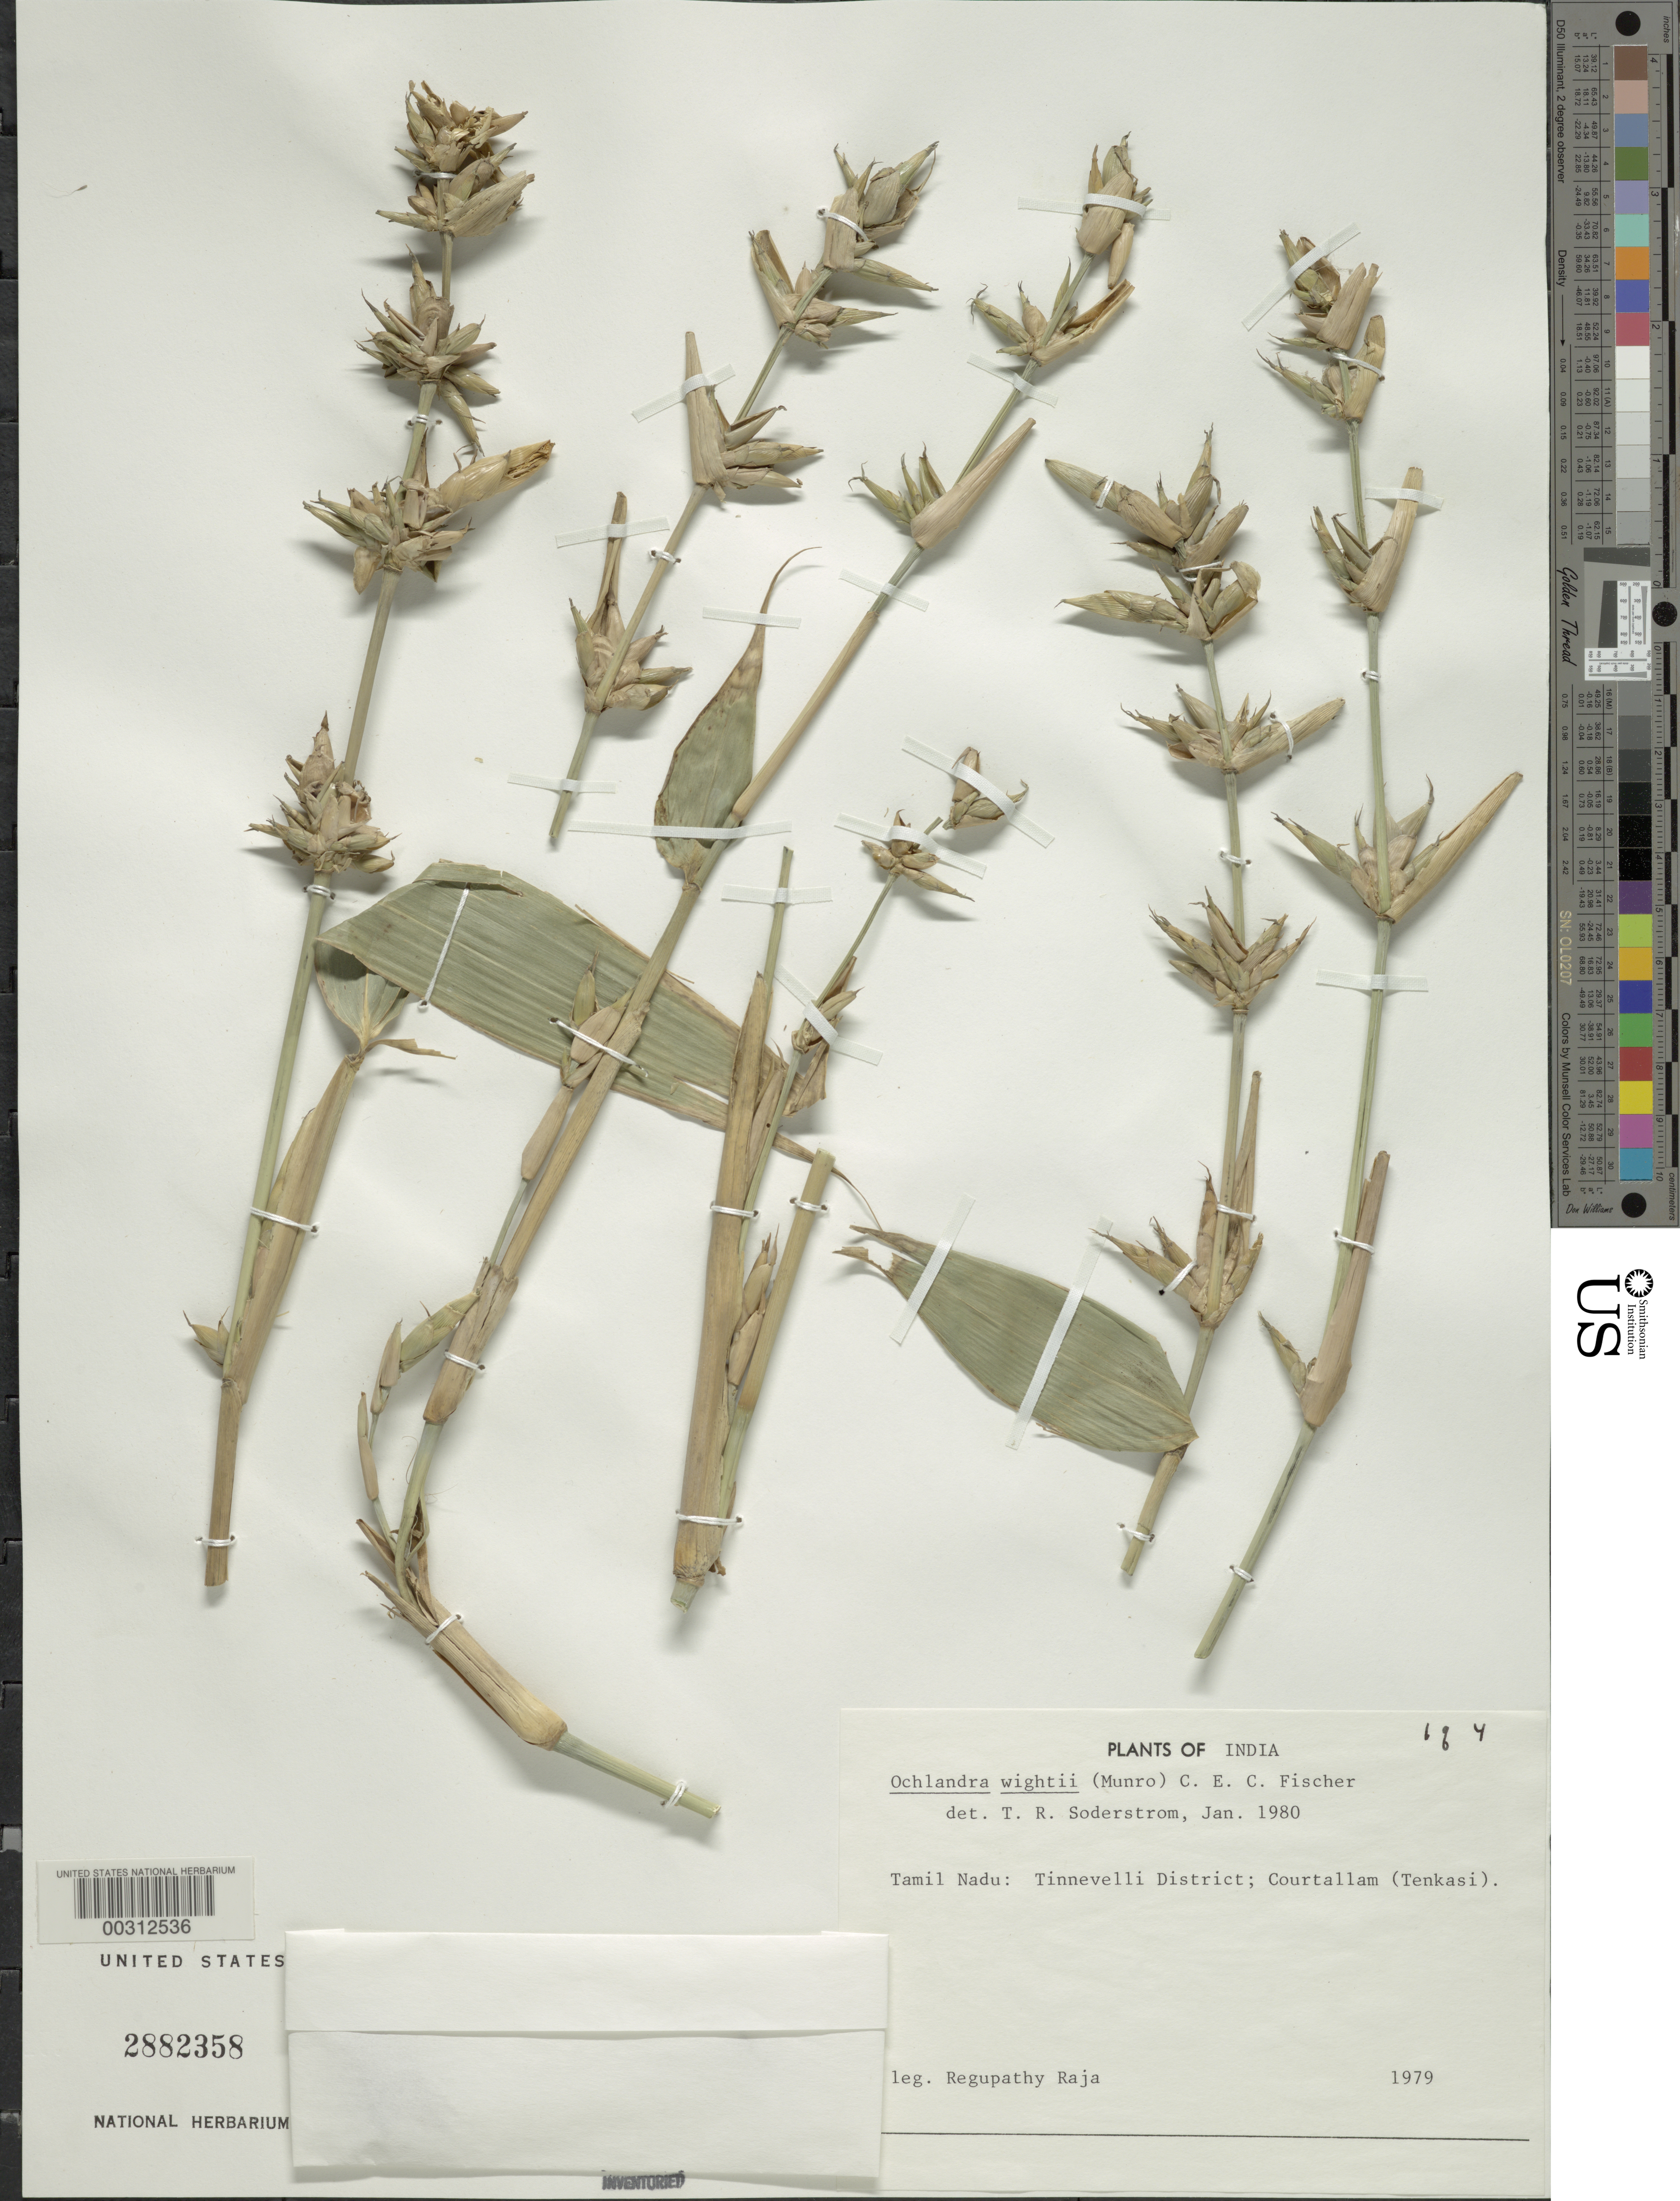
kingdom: Plantae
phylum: Tracheophyta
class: Liliopsida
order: Poales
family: Poaceae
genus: Ochlandra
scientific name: Ochlandra wightii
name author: (Munro) C.E.C. Fisch.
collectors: R. Raja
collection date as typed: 1979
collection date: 1979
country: India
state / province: Tamil Nadu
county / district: Tirunelveli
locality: Tinnevelli district, courtallam. [tinnevelli = tirunelveli.]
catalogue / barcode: US 2882358